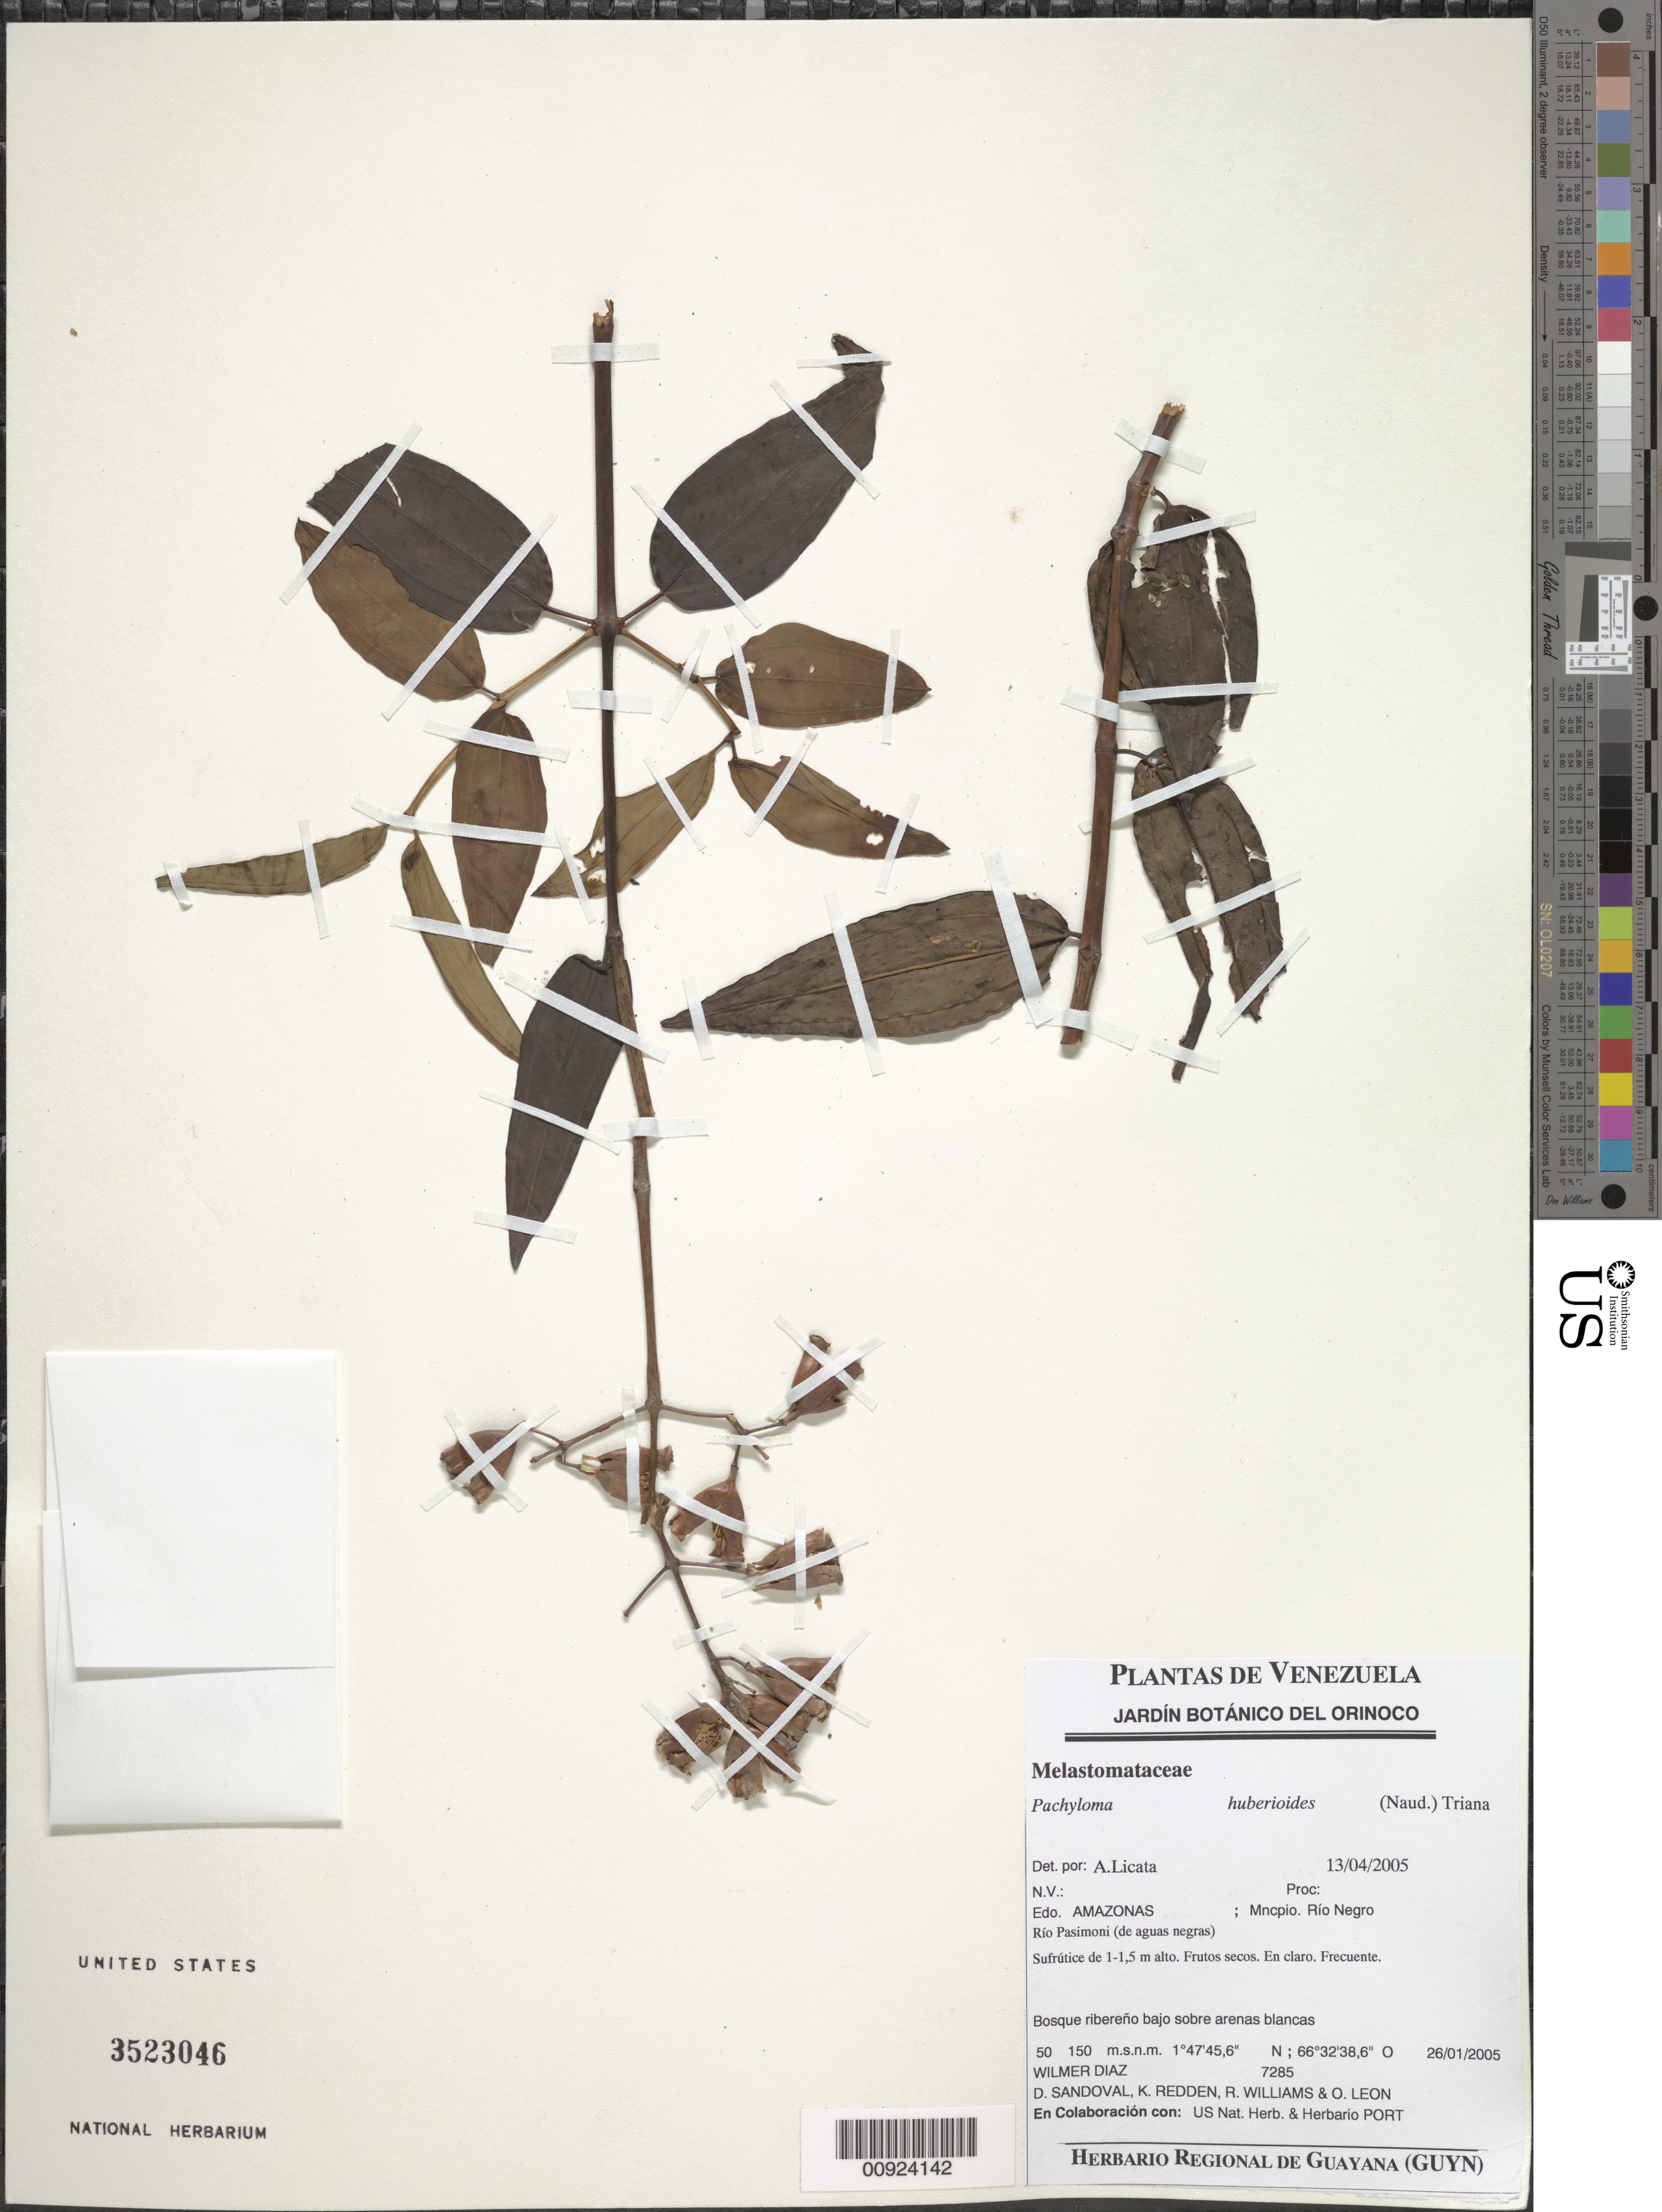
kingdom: Plantae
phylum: Tracheophyta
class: Magnoliopsida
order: Myrtales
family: Melastomataceae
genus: Pachyloma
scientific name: Pachyloma huberioides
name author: (Naudin) Triana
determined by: Licata, A., (PORT), Univ. Nac. Exp. de los Llanos Ezequiel Zamora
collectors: W. Díaz P., D. Sandoval, K. M. Redden, R. Williams & O. León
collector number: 7285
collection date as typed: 26-Jan-05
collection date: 2005-01-26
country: Venezuela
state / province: Amazonas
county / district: Río Negro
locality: Río Pasimoni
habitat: Bosque ribereño bajo sobre arenas blancas; en claro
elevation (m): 50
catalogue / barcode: US 3523046